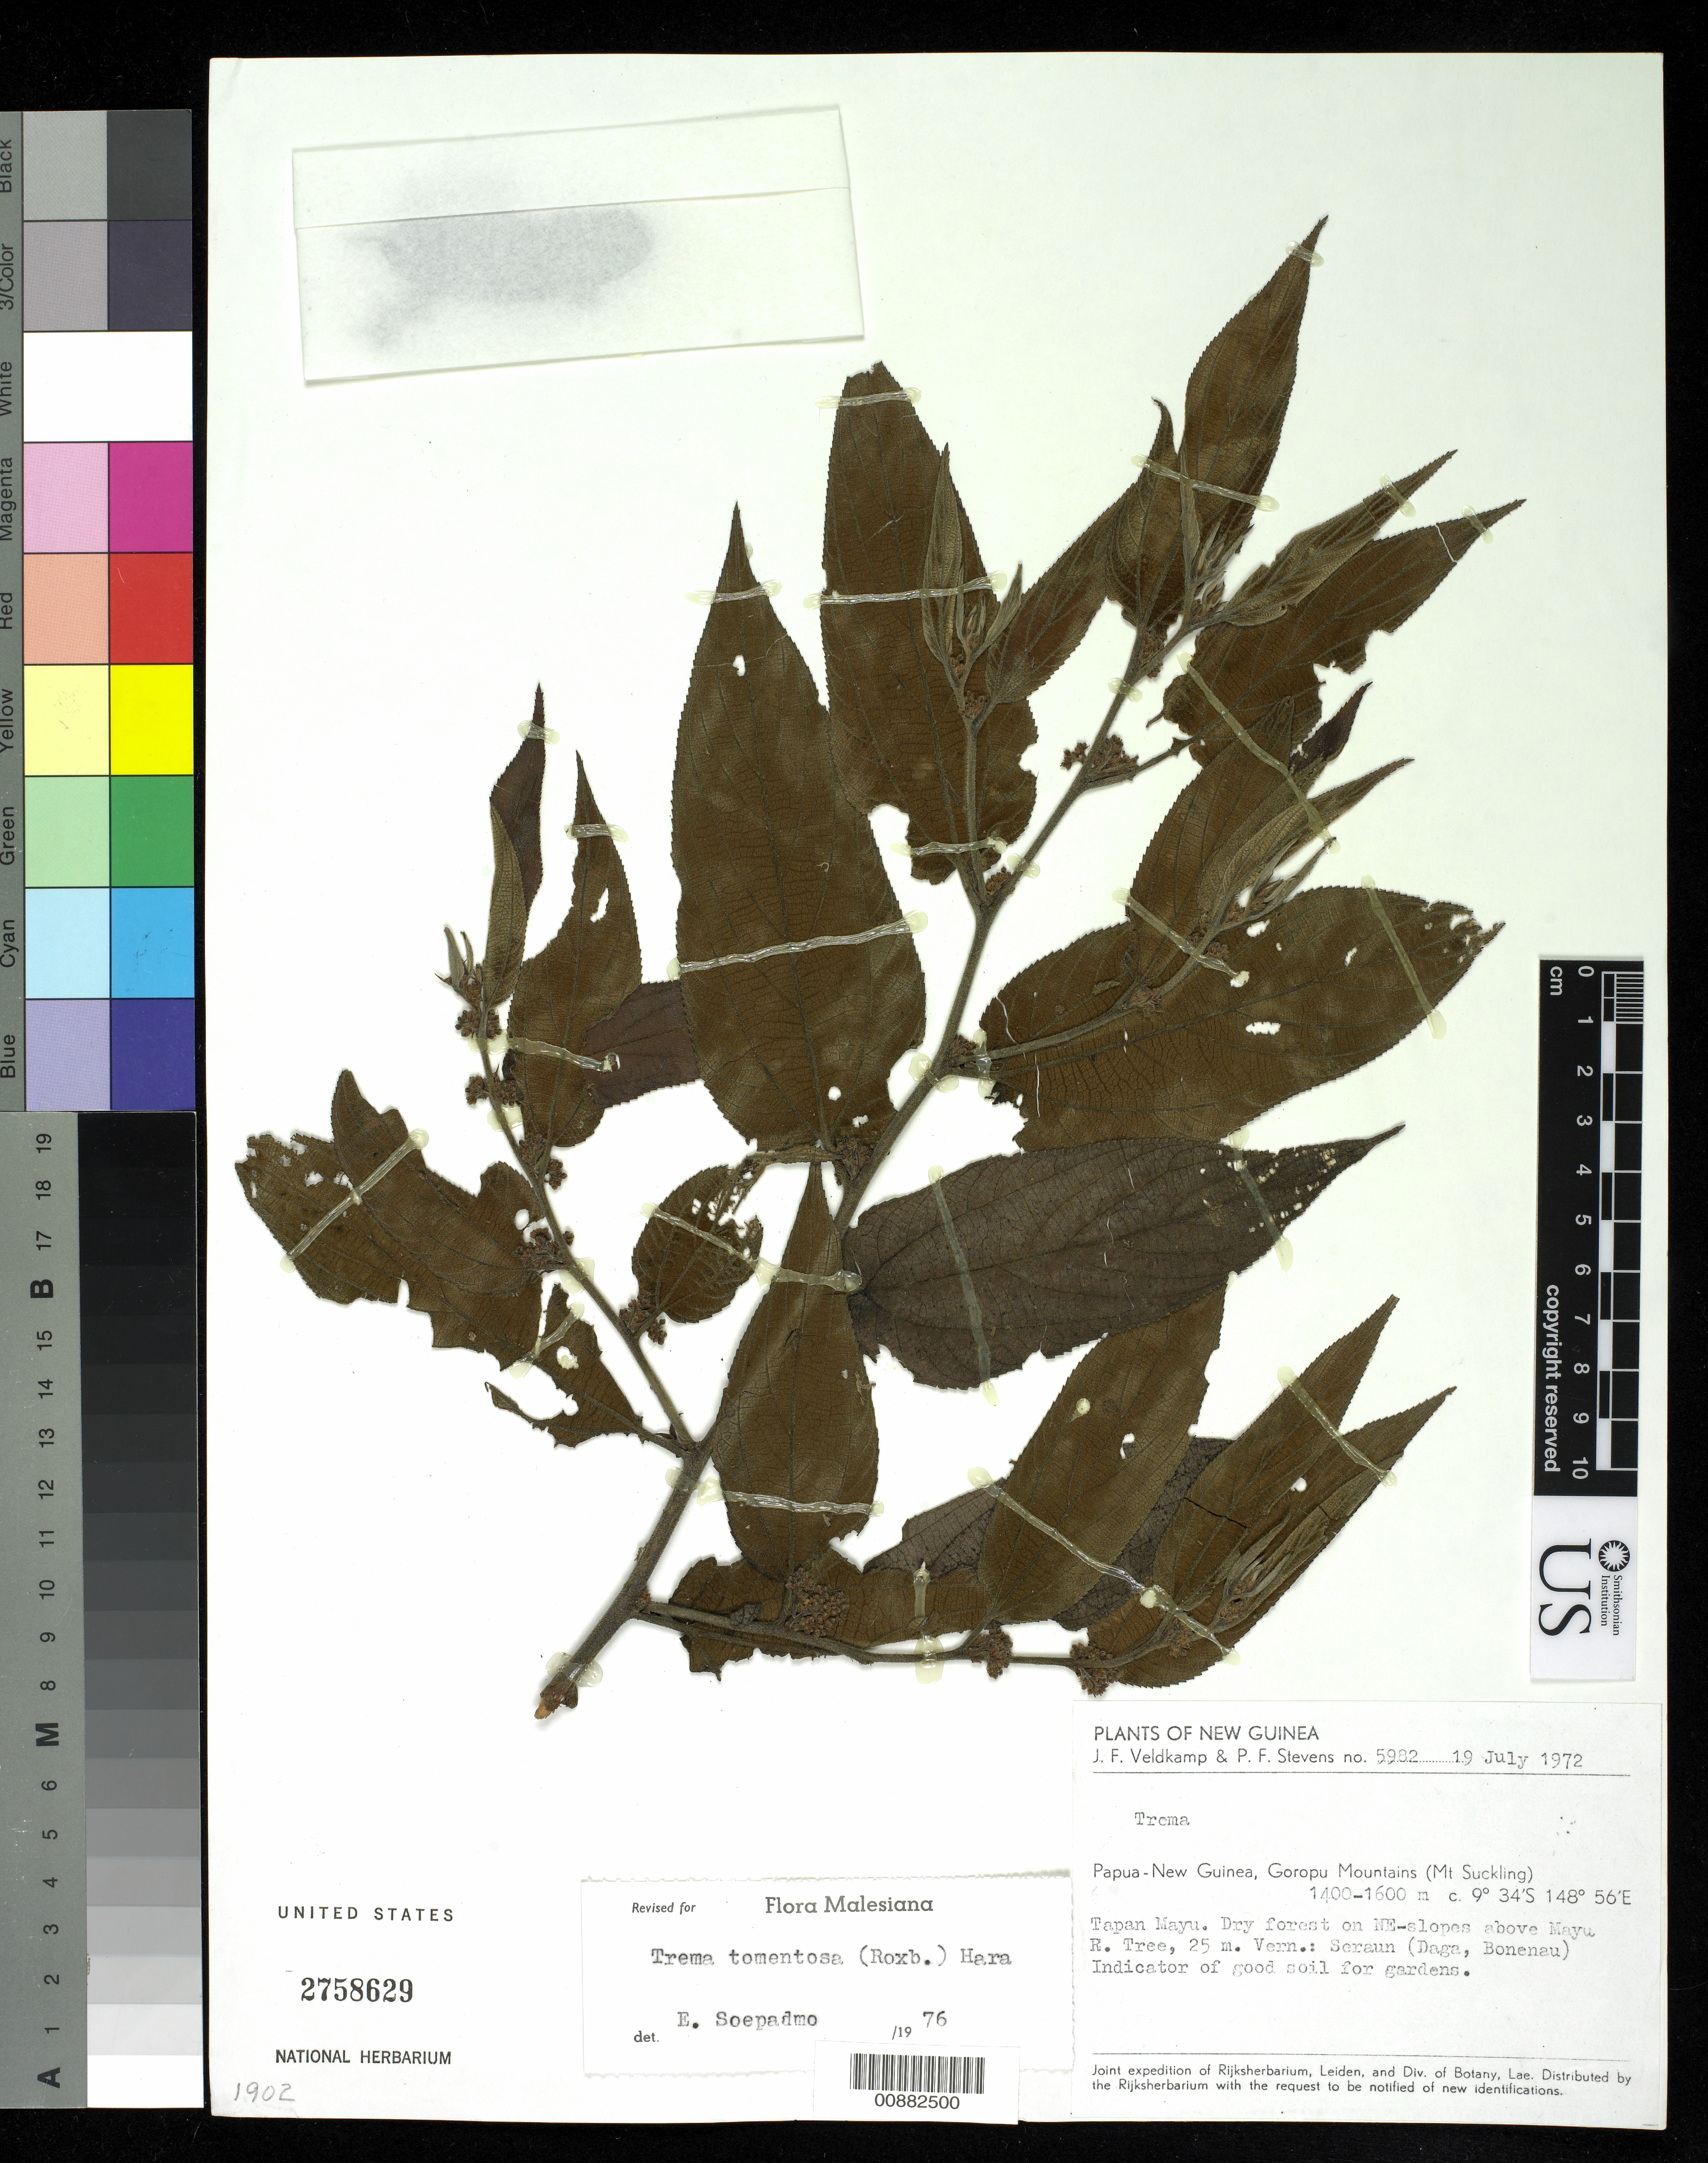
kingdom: Plantae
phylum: Tracheophyta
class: Magnoliopsida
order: Rosales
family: Cannabaceae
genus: Trema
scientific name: Trema tomentosum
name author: (Roxb.) Y. Hara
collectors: J. F. Veldkamp & P. F. Stevens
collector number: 5982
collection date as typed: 19 Jul 1972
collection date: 1972-07-19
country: Papua New Guinea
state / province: Northern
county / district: Tufi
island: New Guinea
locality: Goropu Moutains (Mt. Suckling)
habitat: Dry forest on NE slopes above Mayu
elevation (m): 1400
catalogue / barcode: US 2758629